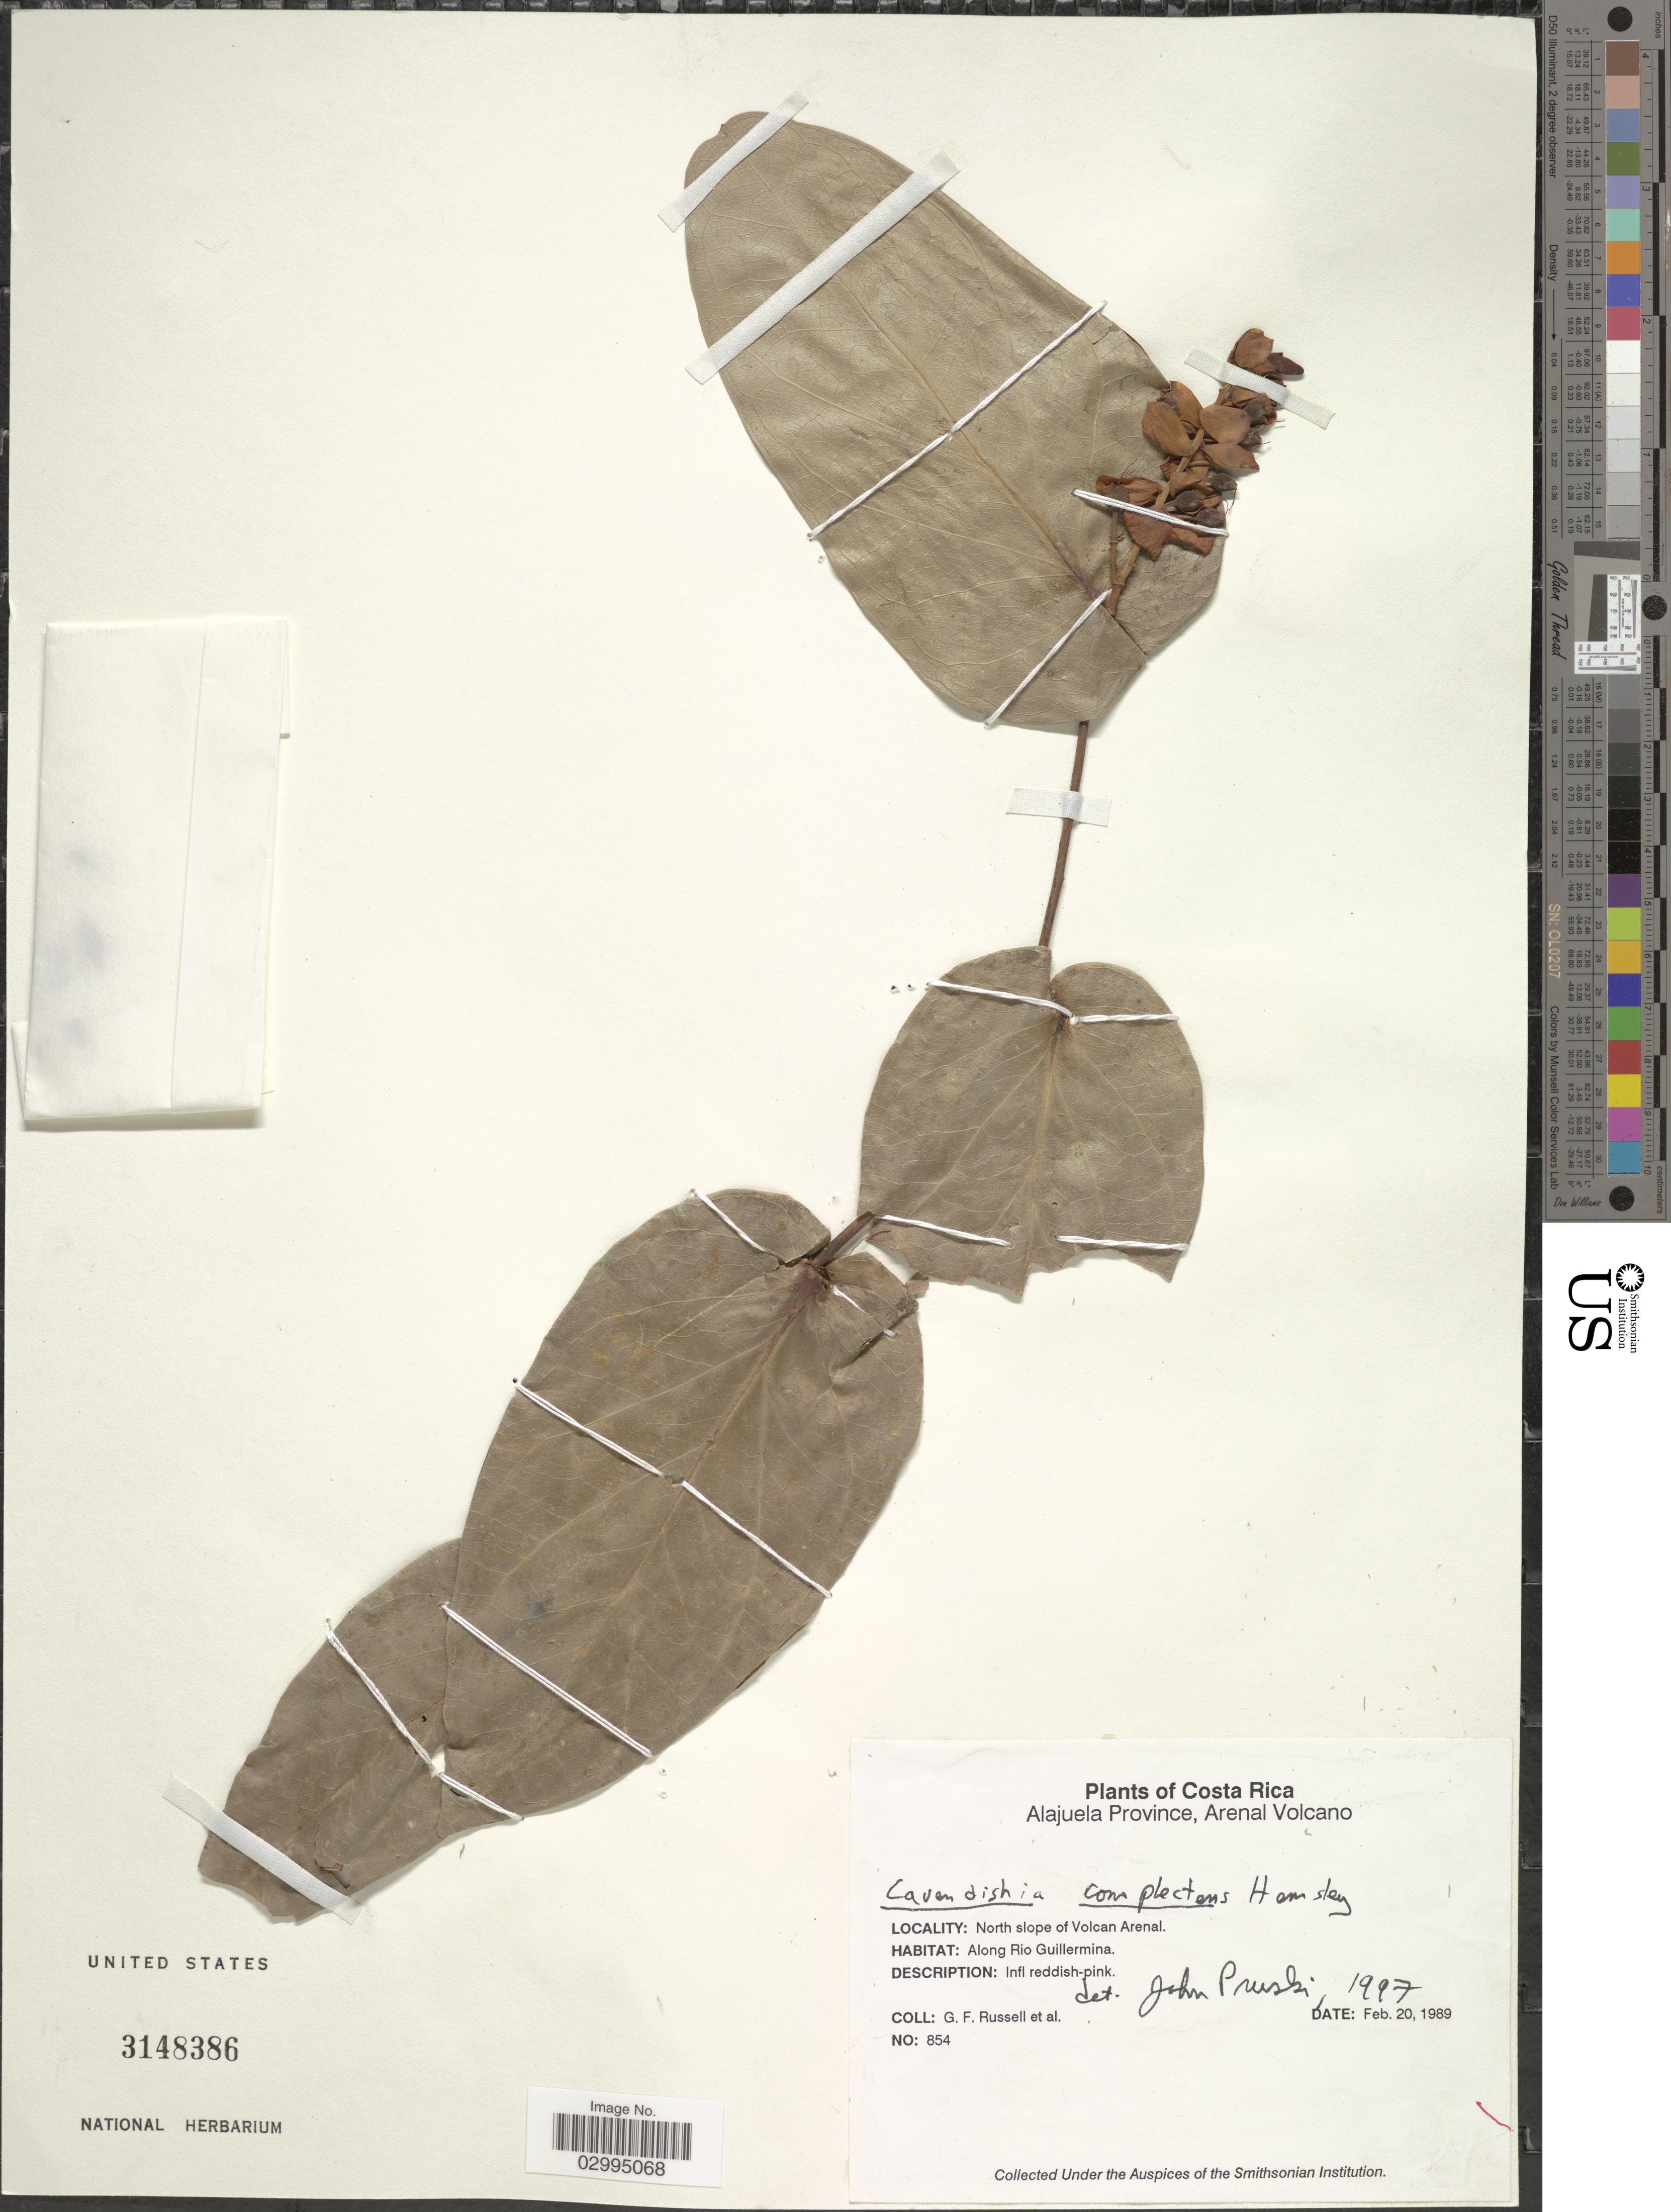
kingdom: Plantae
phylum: Tracheophyta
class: Magnoliopsida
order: Ericales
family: Ericaceae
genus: Cavendishia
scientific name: Cavendishia complectens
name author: Hemsl.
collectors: G. Russell & et al.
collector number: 854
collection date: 1989-02-20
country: Costa Rica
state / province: Alajuela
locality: Alajuela Province, Arenal Volcano. North slope of Volcan Arenal. Along Rio Guillermina.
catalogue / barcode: US 3148386